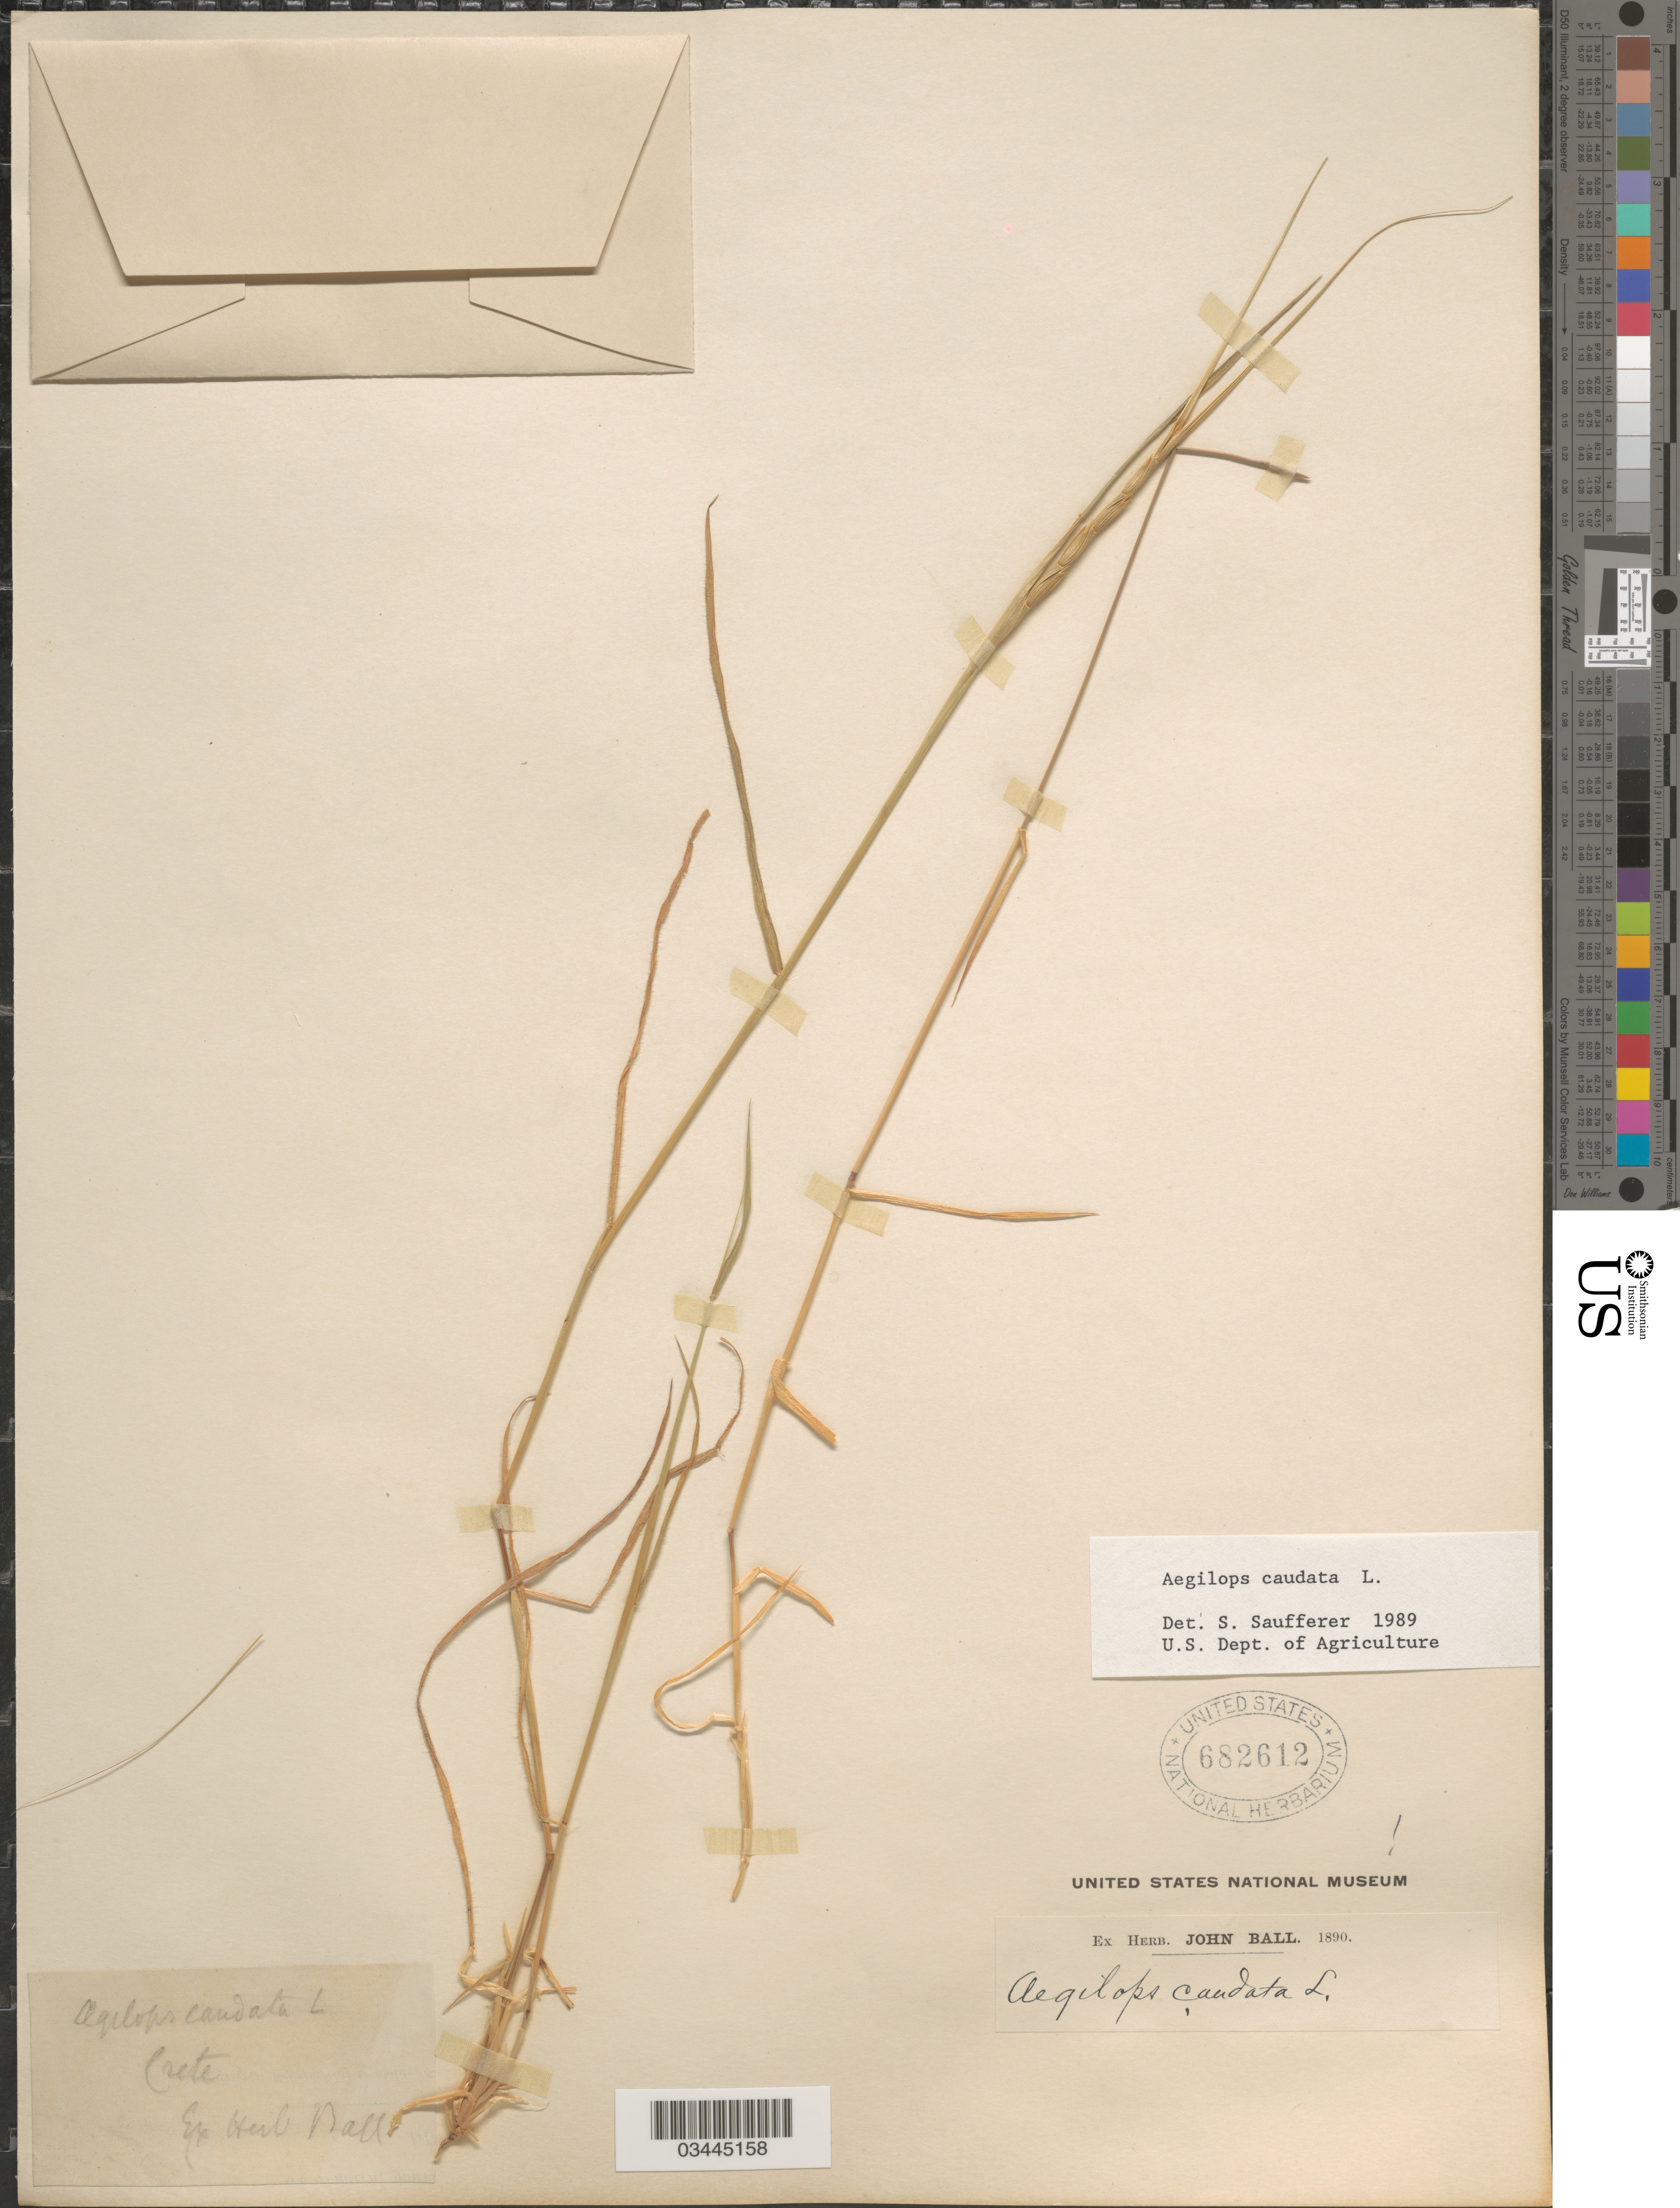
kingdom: Plantae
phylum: Tracheophyta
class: Liliopsida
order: Poales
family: Poaceae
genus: Aegilops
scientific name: Aegilops caudata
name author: L.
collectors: ex herb. John Ball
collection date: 1890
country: Greece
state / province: Crete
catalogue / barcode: US 682612